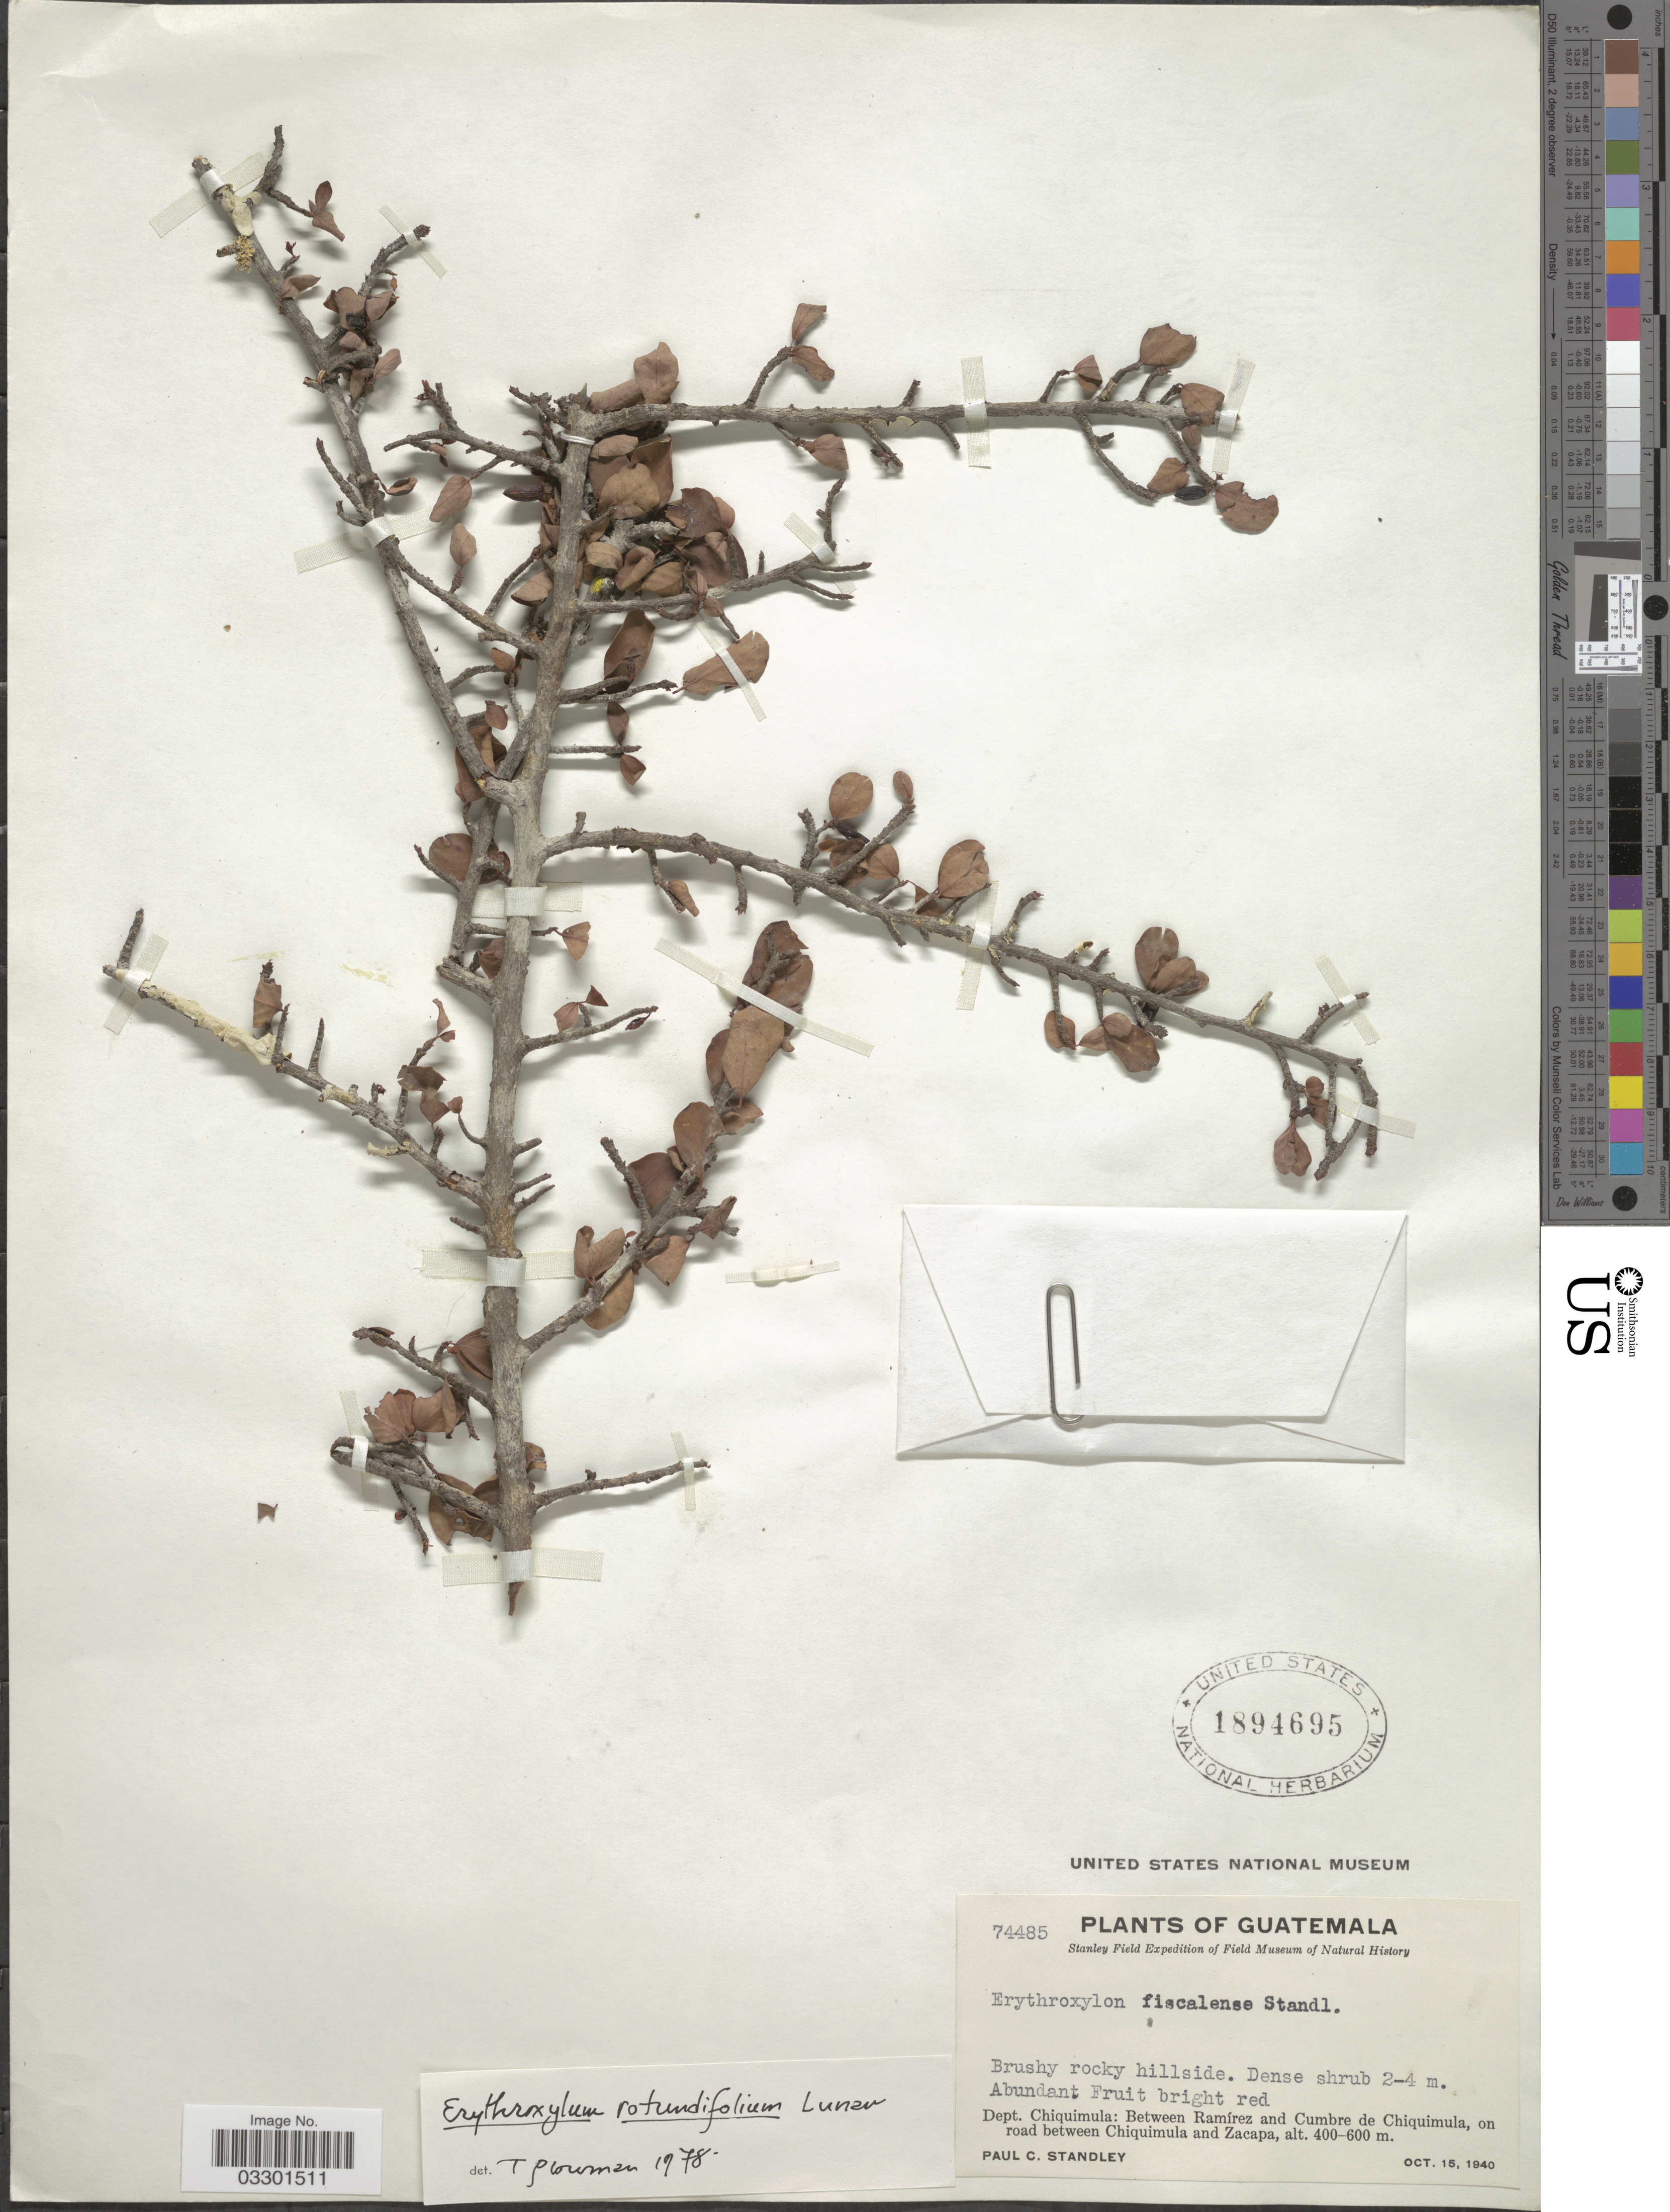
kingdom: Plantae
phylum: Tracheophyta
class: Magnoliopsida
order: Malpighiales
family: Erythroxylaceae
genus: Erythroxylum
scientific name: Erythroxylum rotundifolium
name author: Lunan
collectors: P. C. Standley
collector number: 74485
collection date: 1940-10-15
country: Guatemala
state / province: Chiquimula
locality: Dept. Chiquimula: Between Ramírez and Cumbre de Chiquimula, on road between Chiquimula and Zacapa.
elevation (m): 400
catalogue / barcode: US 1894695